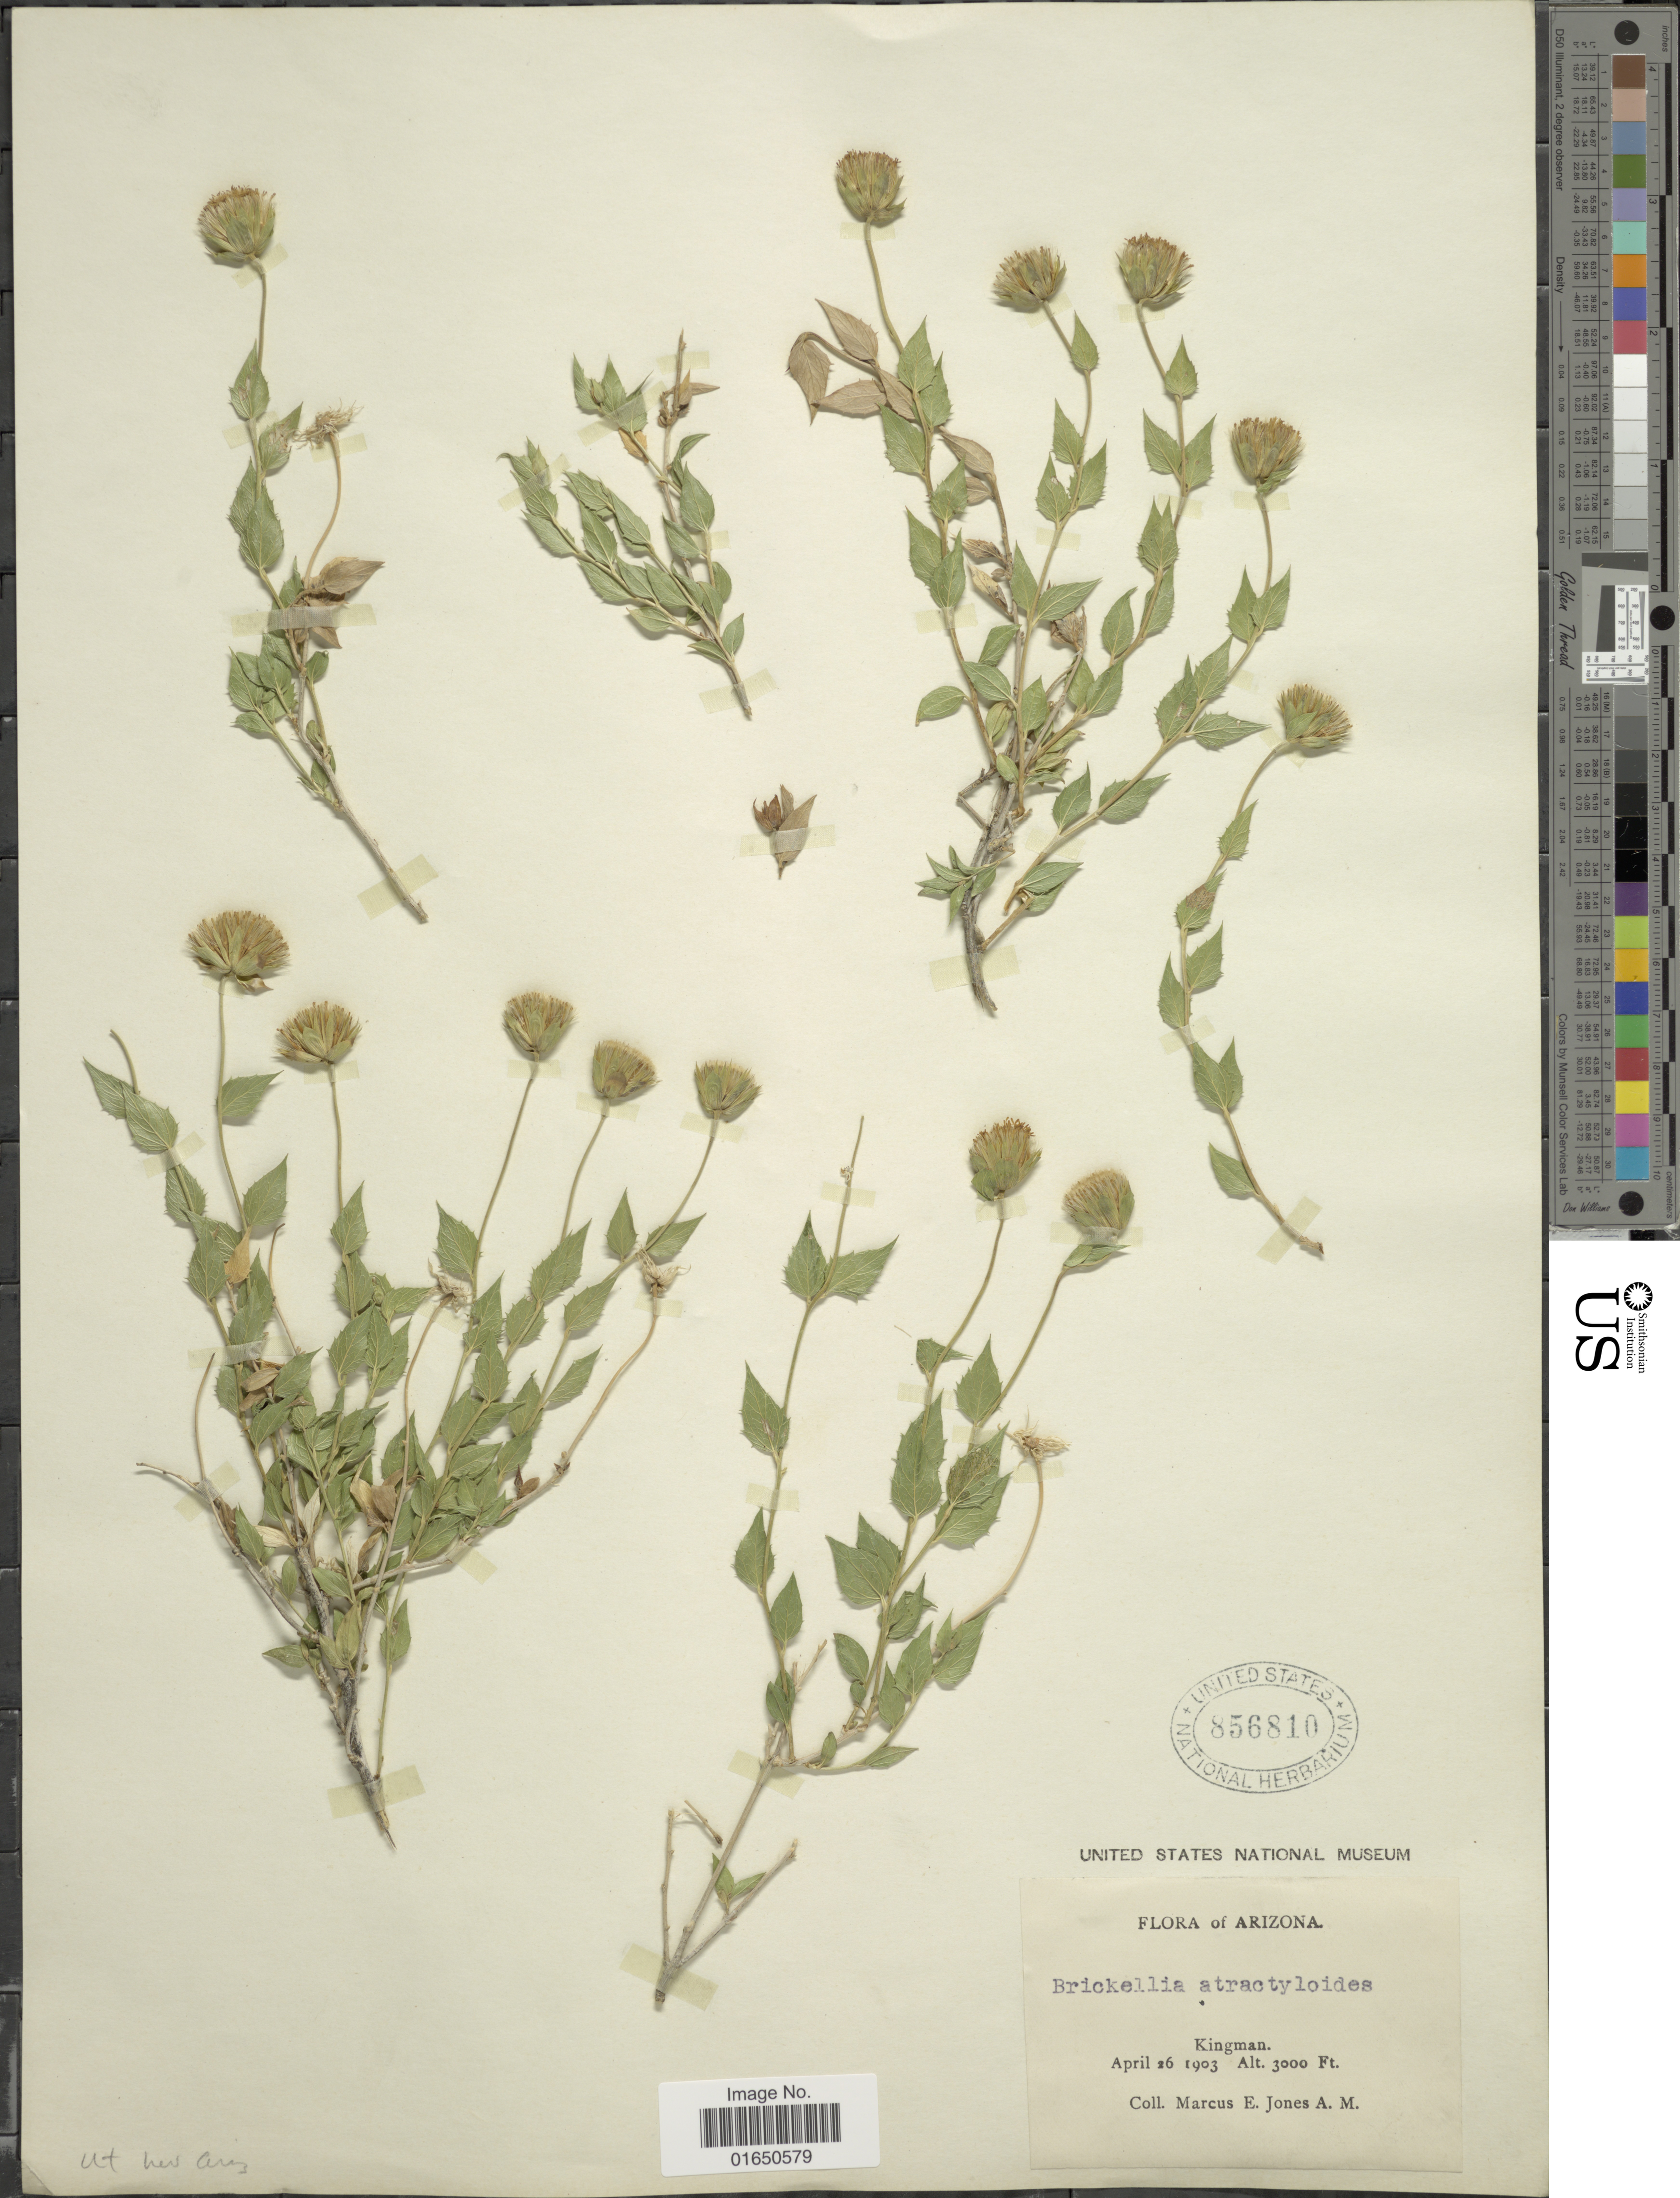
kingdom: Plantae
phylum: Tracheophyta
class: Magnoliopsida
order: Asterales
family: Asteraceae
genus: Brickellia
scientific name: Brickellia atractyloides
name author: A. Gray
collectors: M. E. Jones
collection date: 1903-04-26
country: United States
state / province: Arizona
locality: Kingman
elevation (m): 914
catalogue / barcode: US 856810